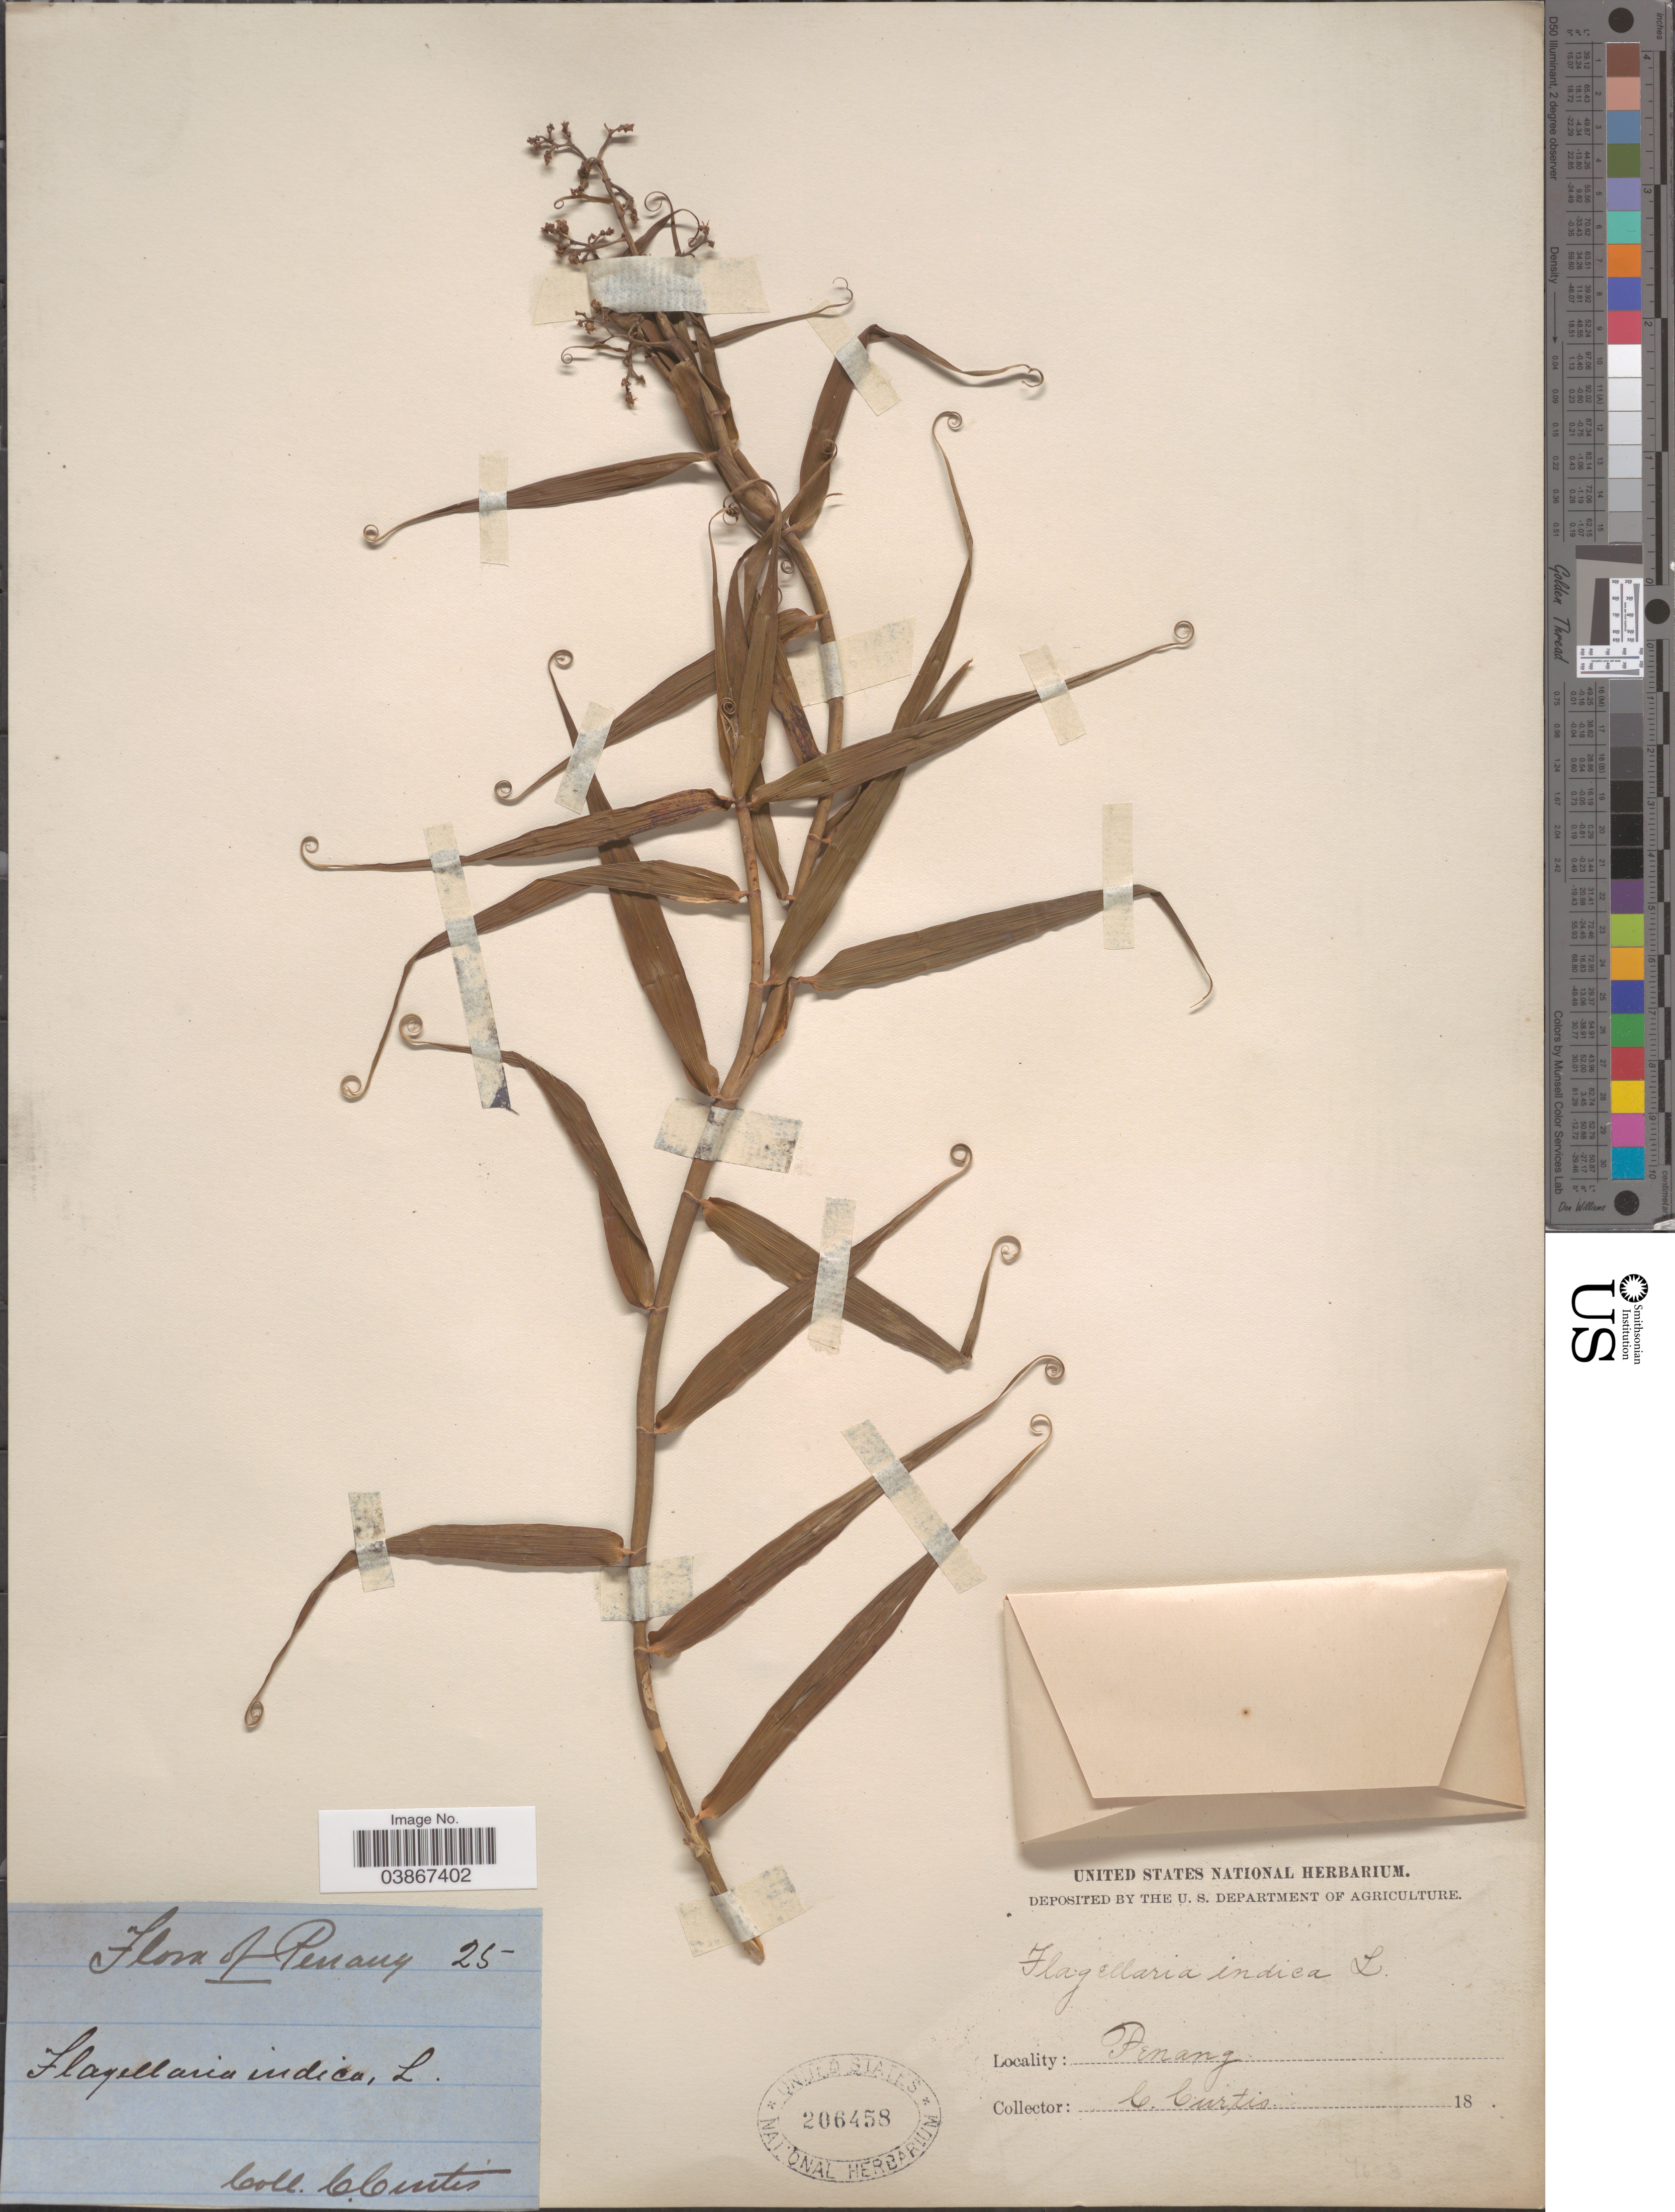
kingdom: Plantae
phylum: Tracheophyta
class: Liliopsida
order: Poales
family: Flagellariaceae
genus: Flagellaria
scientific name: Flagellaria indica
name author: L.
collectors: C. Curtis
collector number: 25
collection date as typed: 18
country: Malaysia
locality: Penang.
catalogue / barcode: US 206458